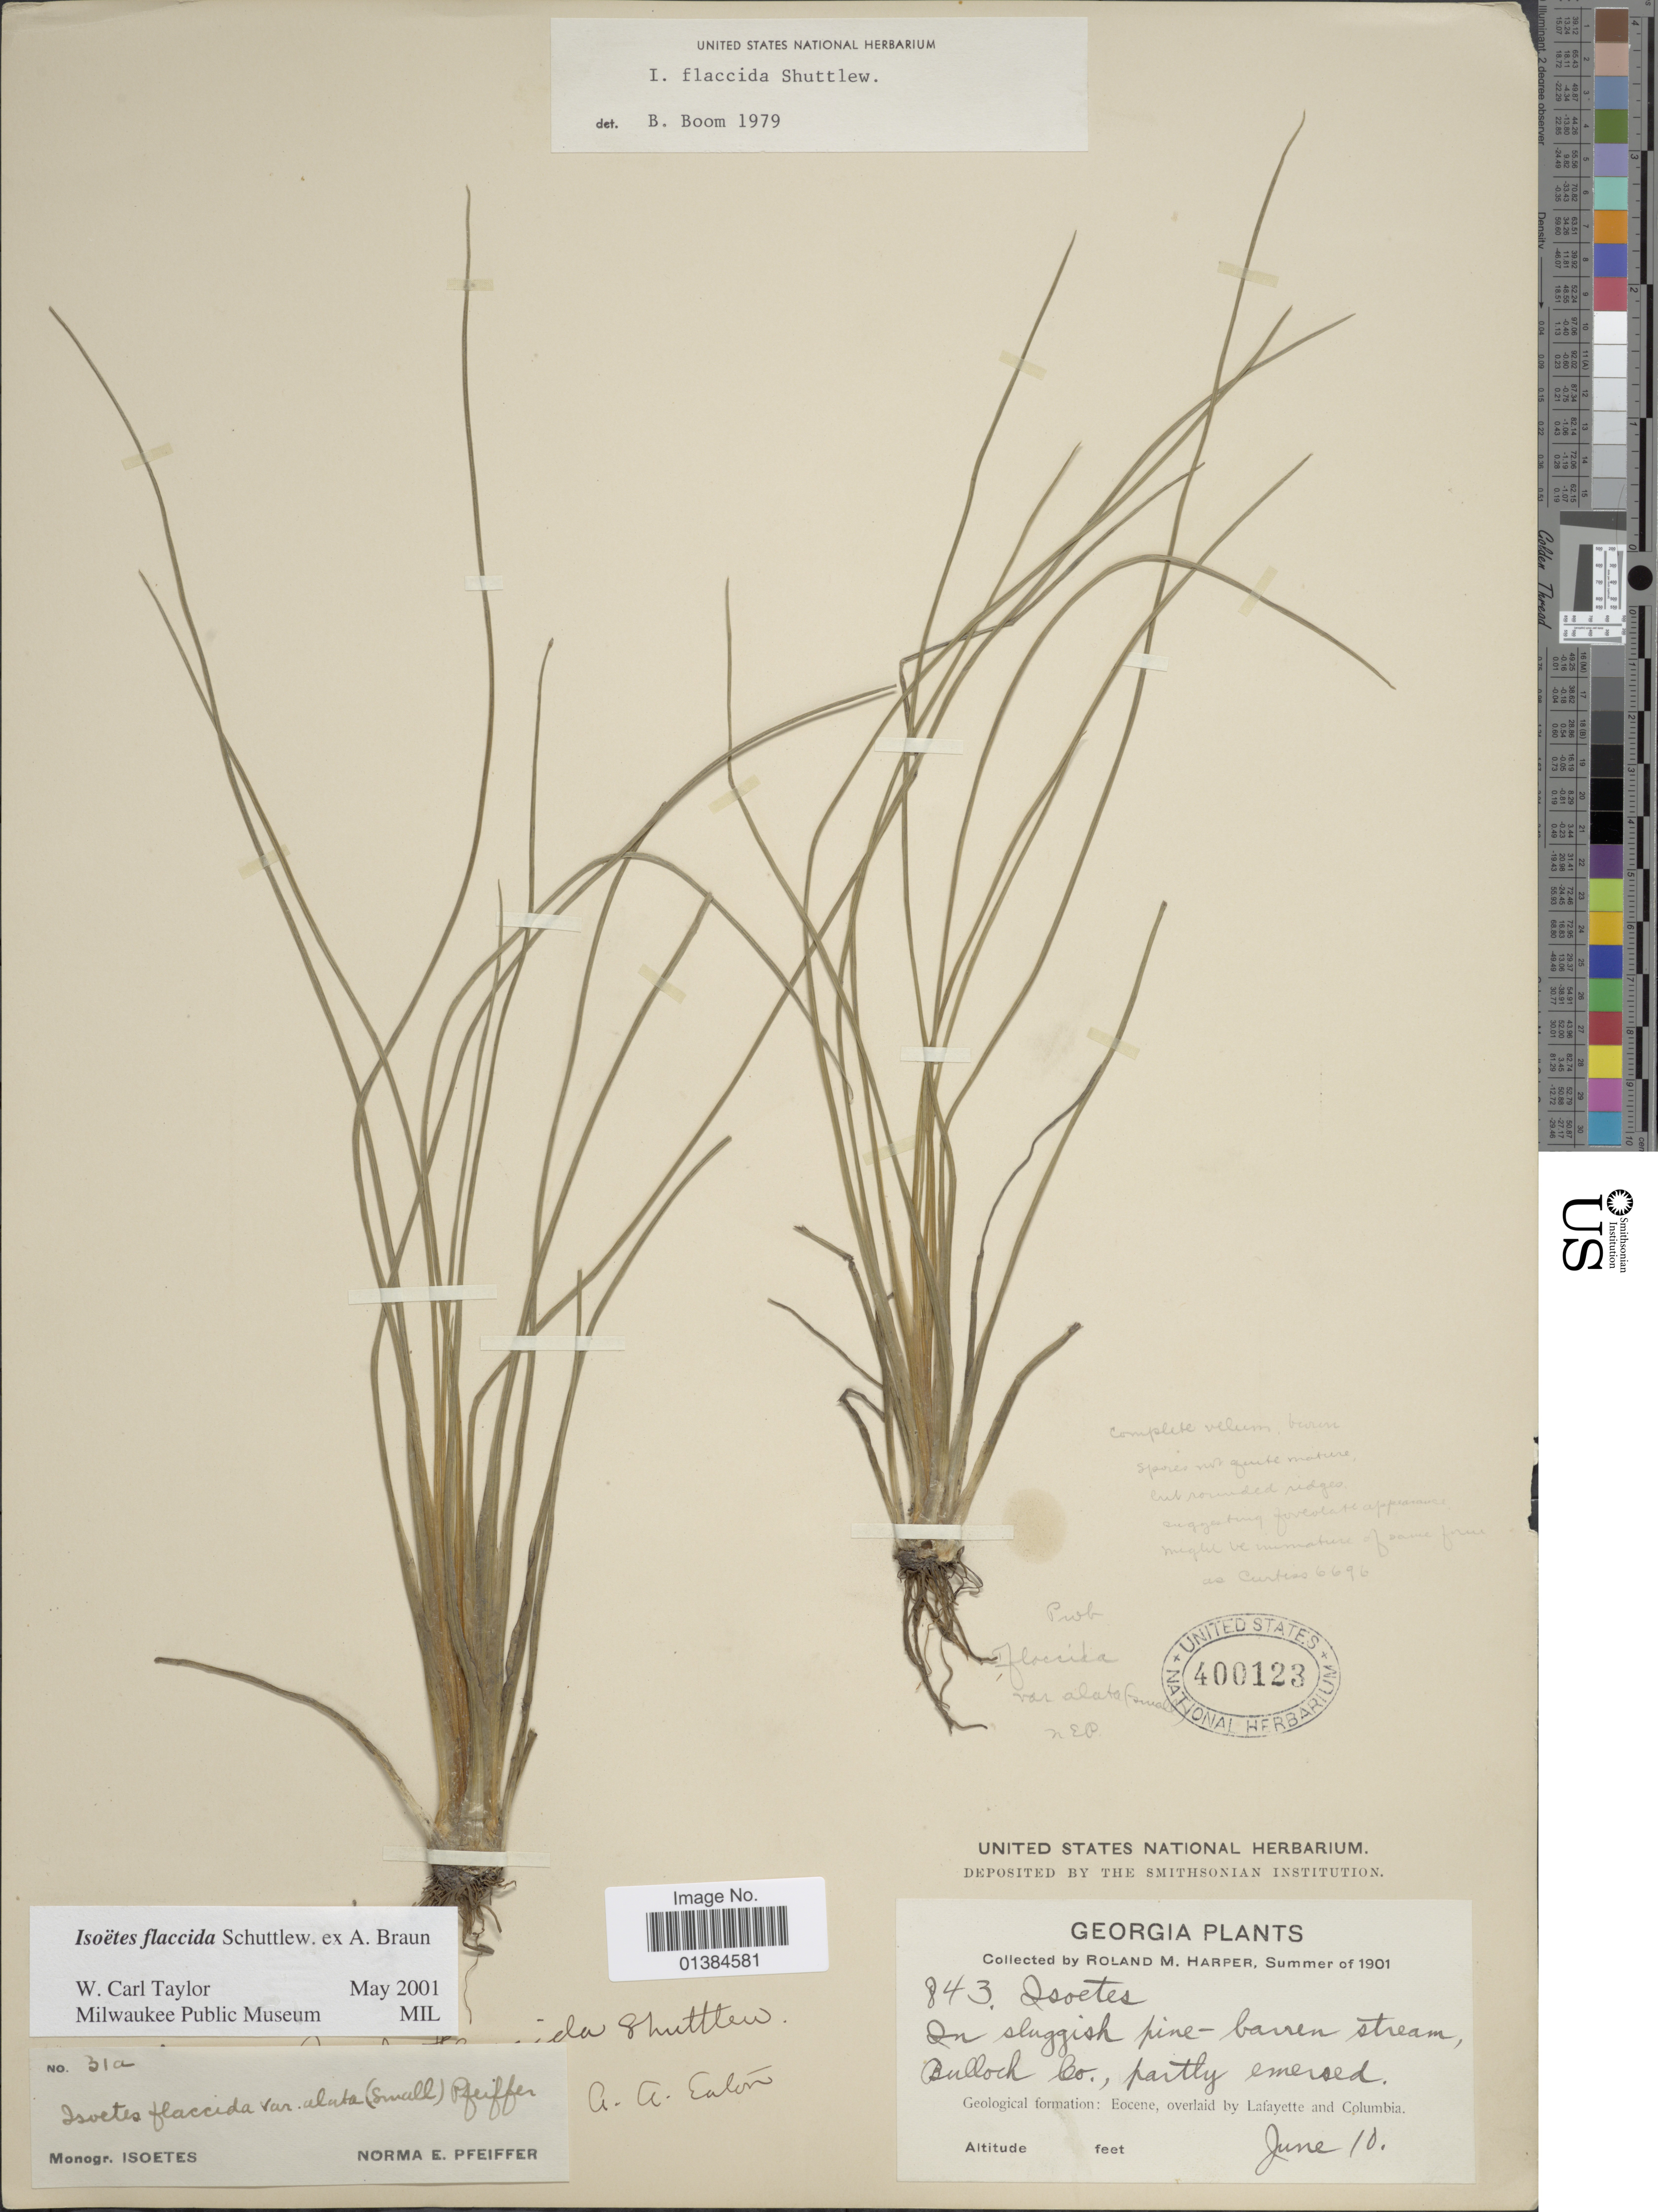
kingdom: Plantae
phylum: Tracheophyta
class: Lycopodiopsida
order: Isoetales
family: Isoetaceae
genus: Isoetes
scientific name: Isoetes flaccida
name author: Shuttlew. ex A. Braun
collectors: R. M. Harper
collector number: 843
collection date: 1901-06-10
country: United States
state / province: Georgia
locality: On sluggish pine-barren stream, Bullock Co., partly emersed. Geological formation: Eocene, overlaid by Lafayette and Columbia.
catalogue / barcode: US 400123